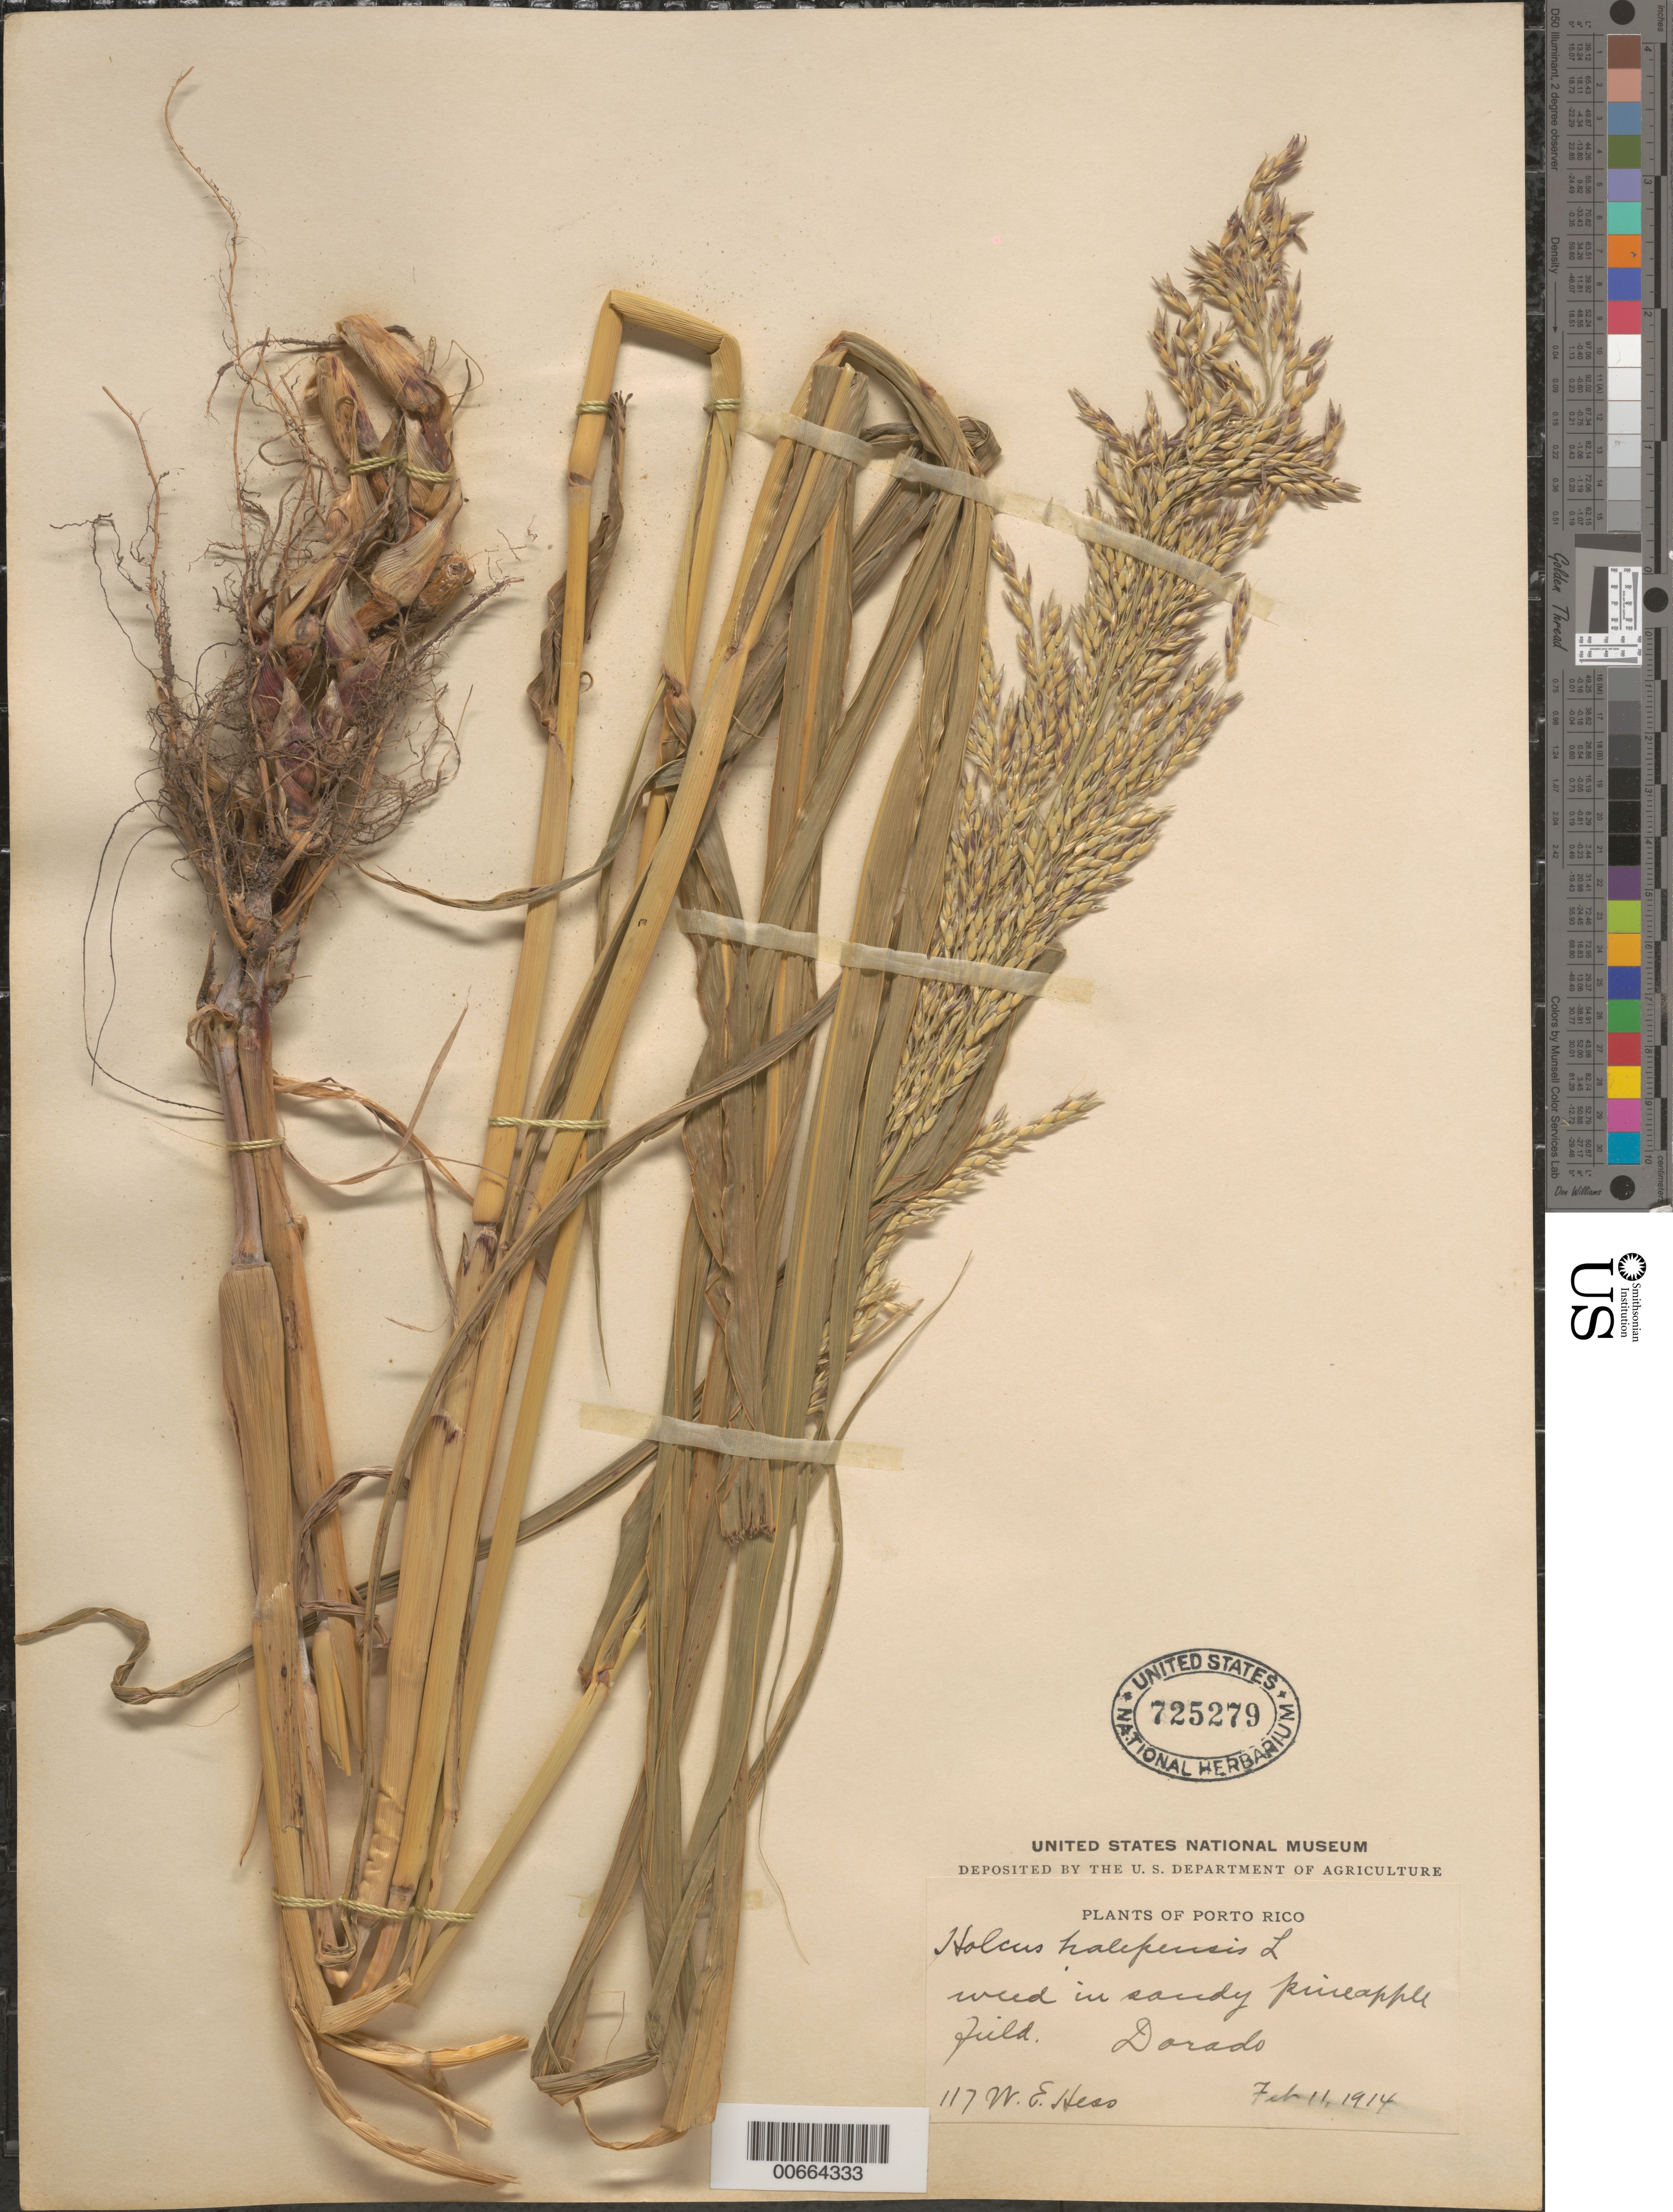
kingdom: Plantae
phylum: Tracheophyta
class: Liliopsida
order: Poales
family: Poaceae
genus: Sorghum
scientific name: Sorghum halepense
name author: (L.) Pers.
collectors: W. Hess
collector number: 117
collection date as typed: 11 Feb 1914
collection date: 1914-02-11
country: Puerto Rico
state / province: Dorado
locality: Dorado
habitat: Sandy pineapple field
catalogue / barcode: US 725279